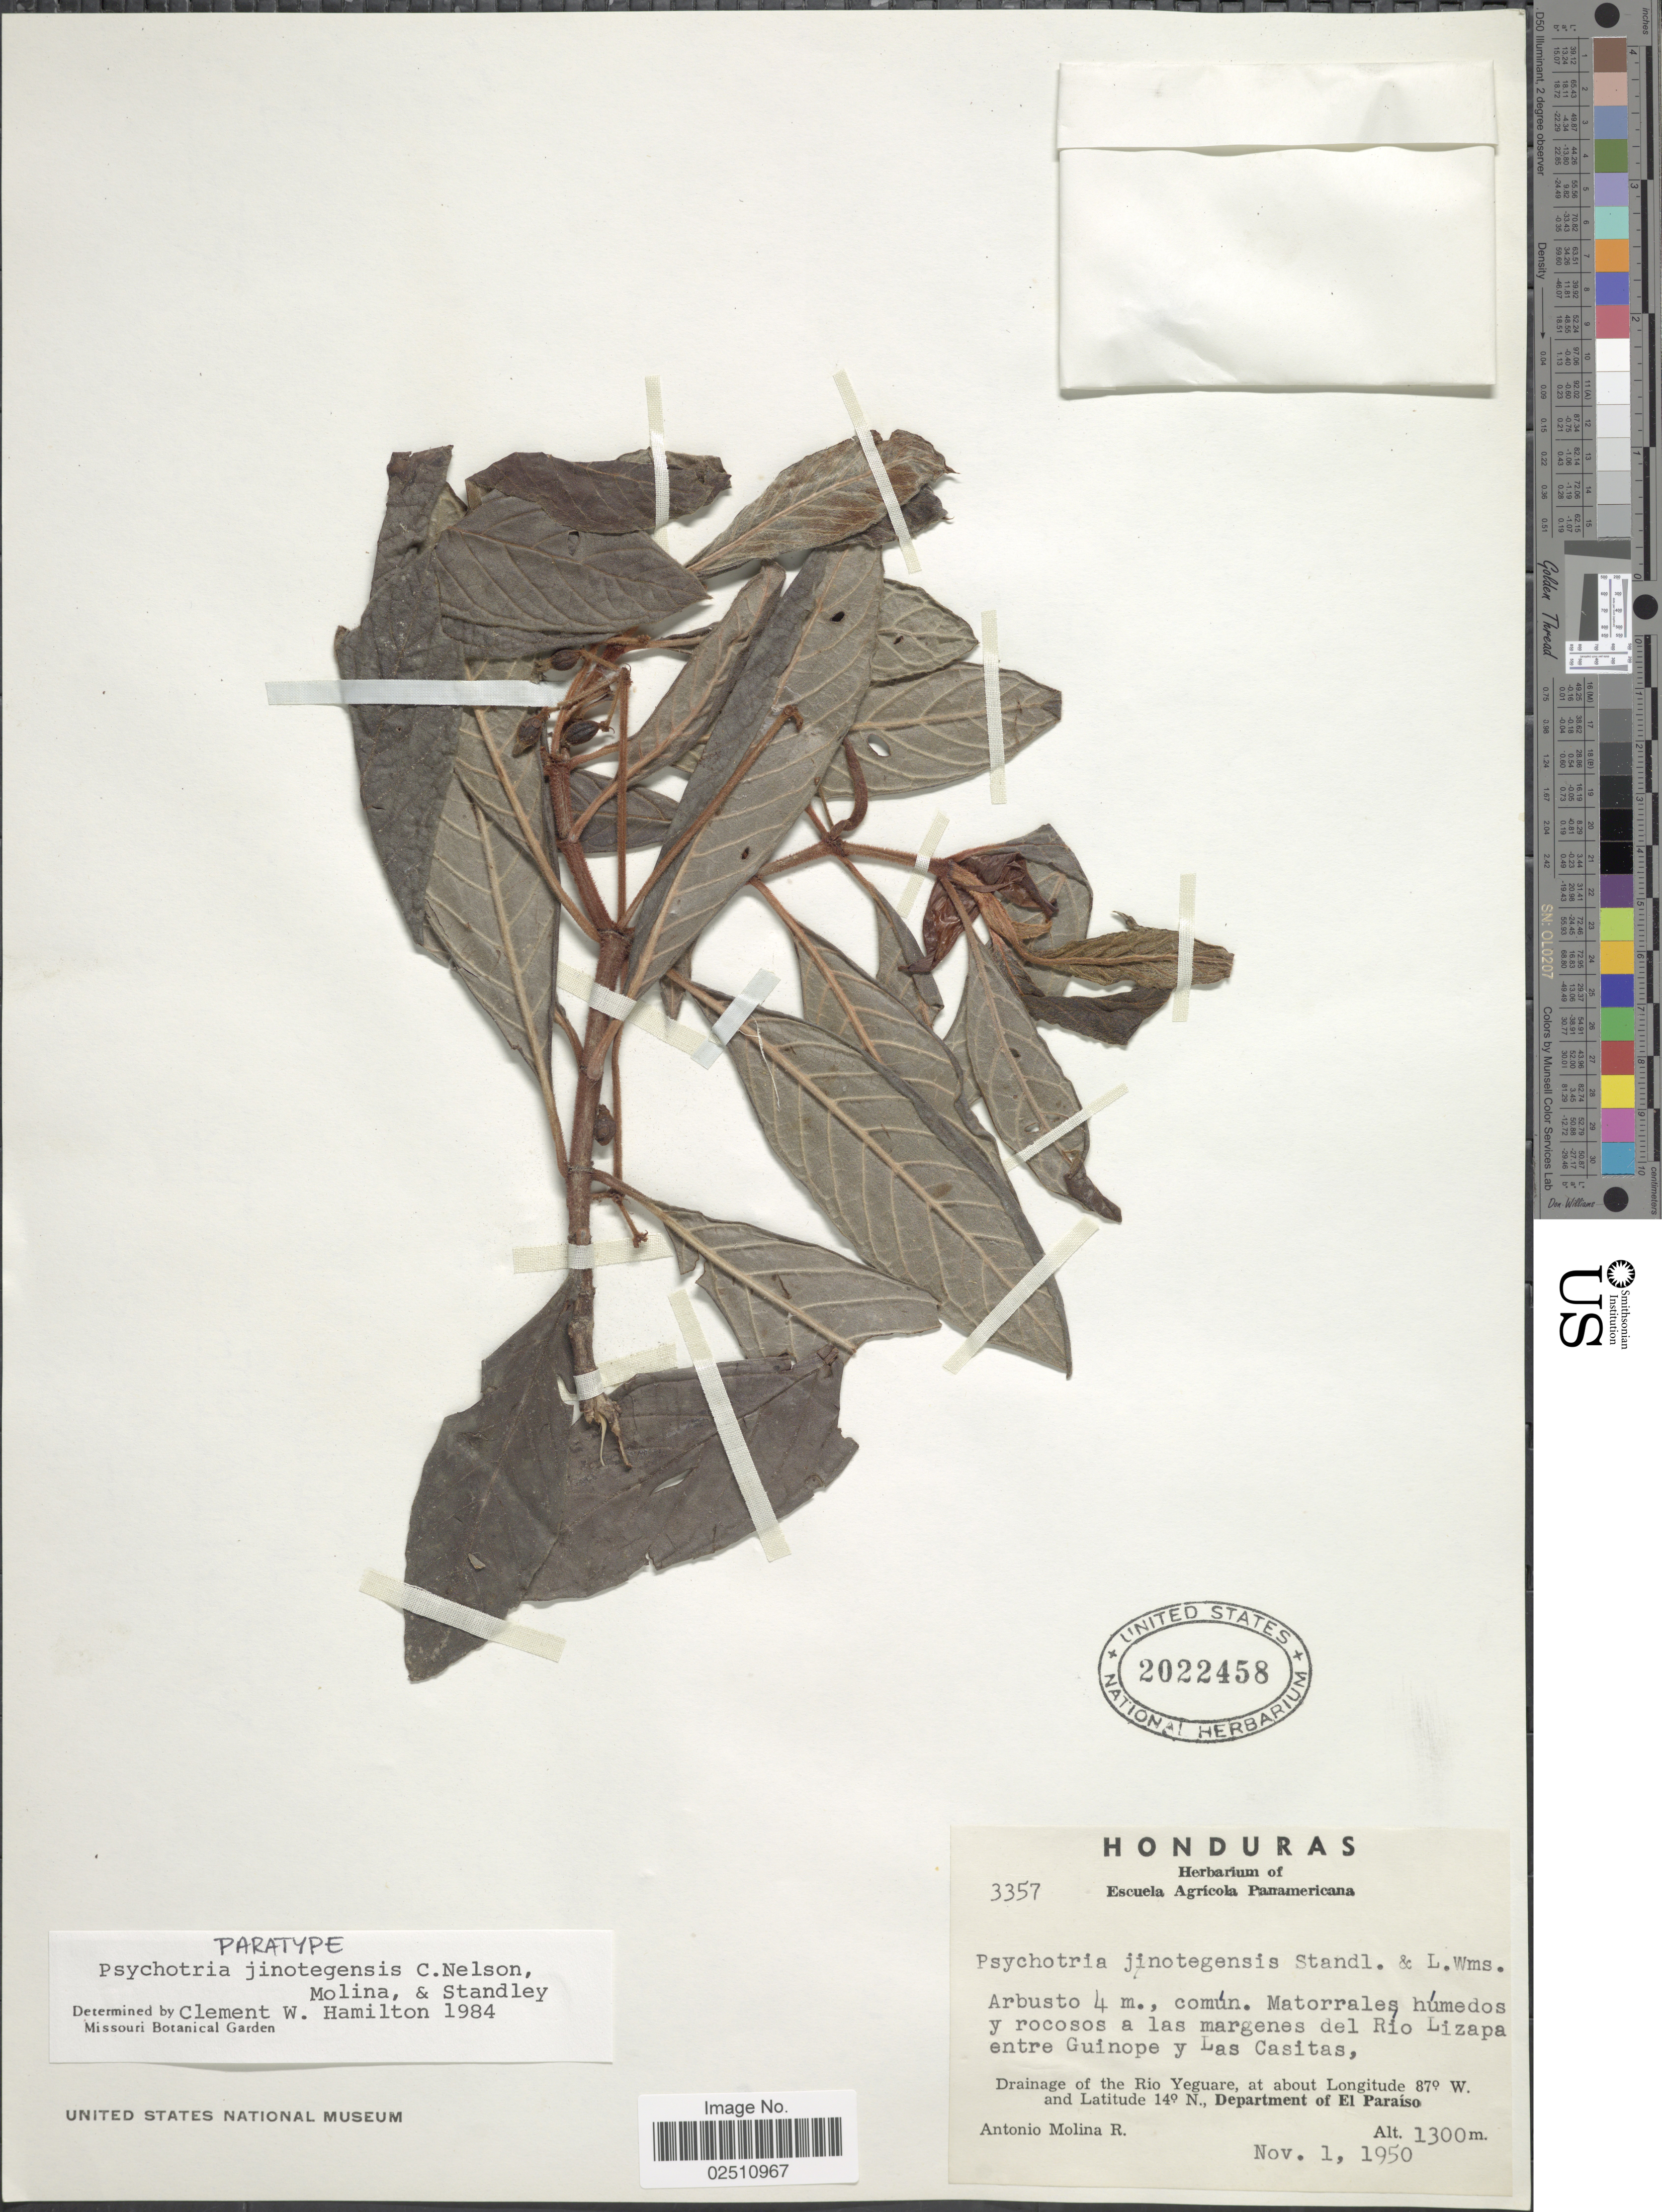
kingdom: Plantae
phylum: Tracheophyta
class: Magnoliopsida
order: Gentianales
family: Rubiaceae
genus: Psychotria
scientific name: Psychotria jinotegensis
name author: C. Nelson et al.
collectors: A. Molina R.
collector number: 3357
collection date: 1950-11-01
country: Honduras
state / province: El Paraíso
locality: Matorrales humedos y rocosos a las margenes del Rio Lizapa entre Guinope y Las Casitas, Drainage of the Rio Yeguare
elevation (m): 1300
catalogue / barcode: US 2022458